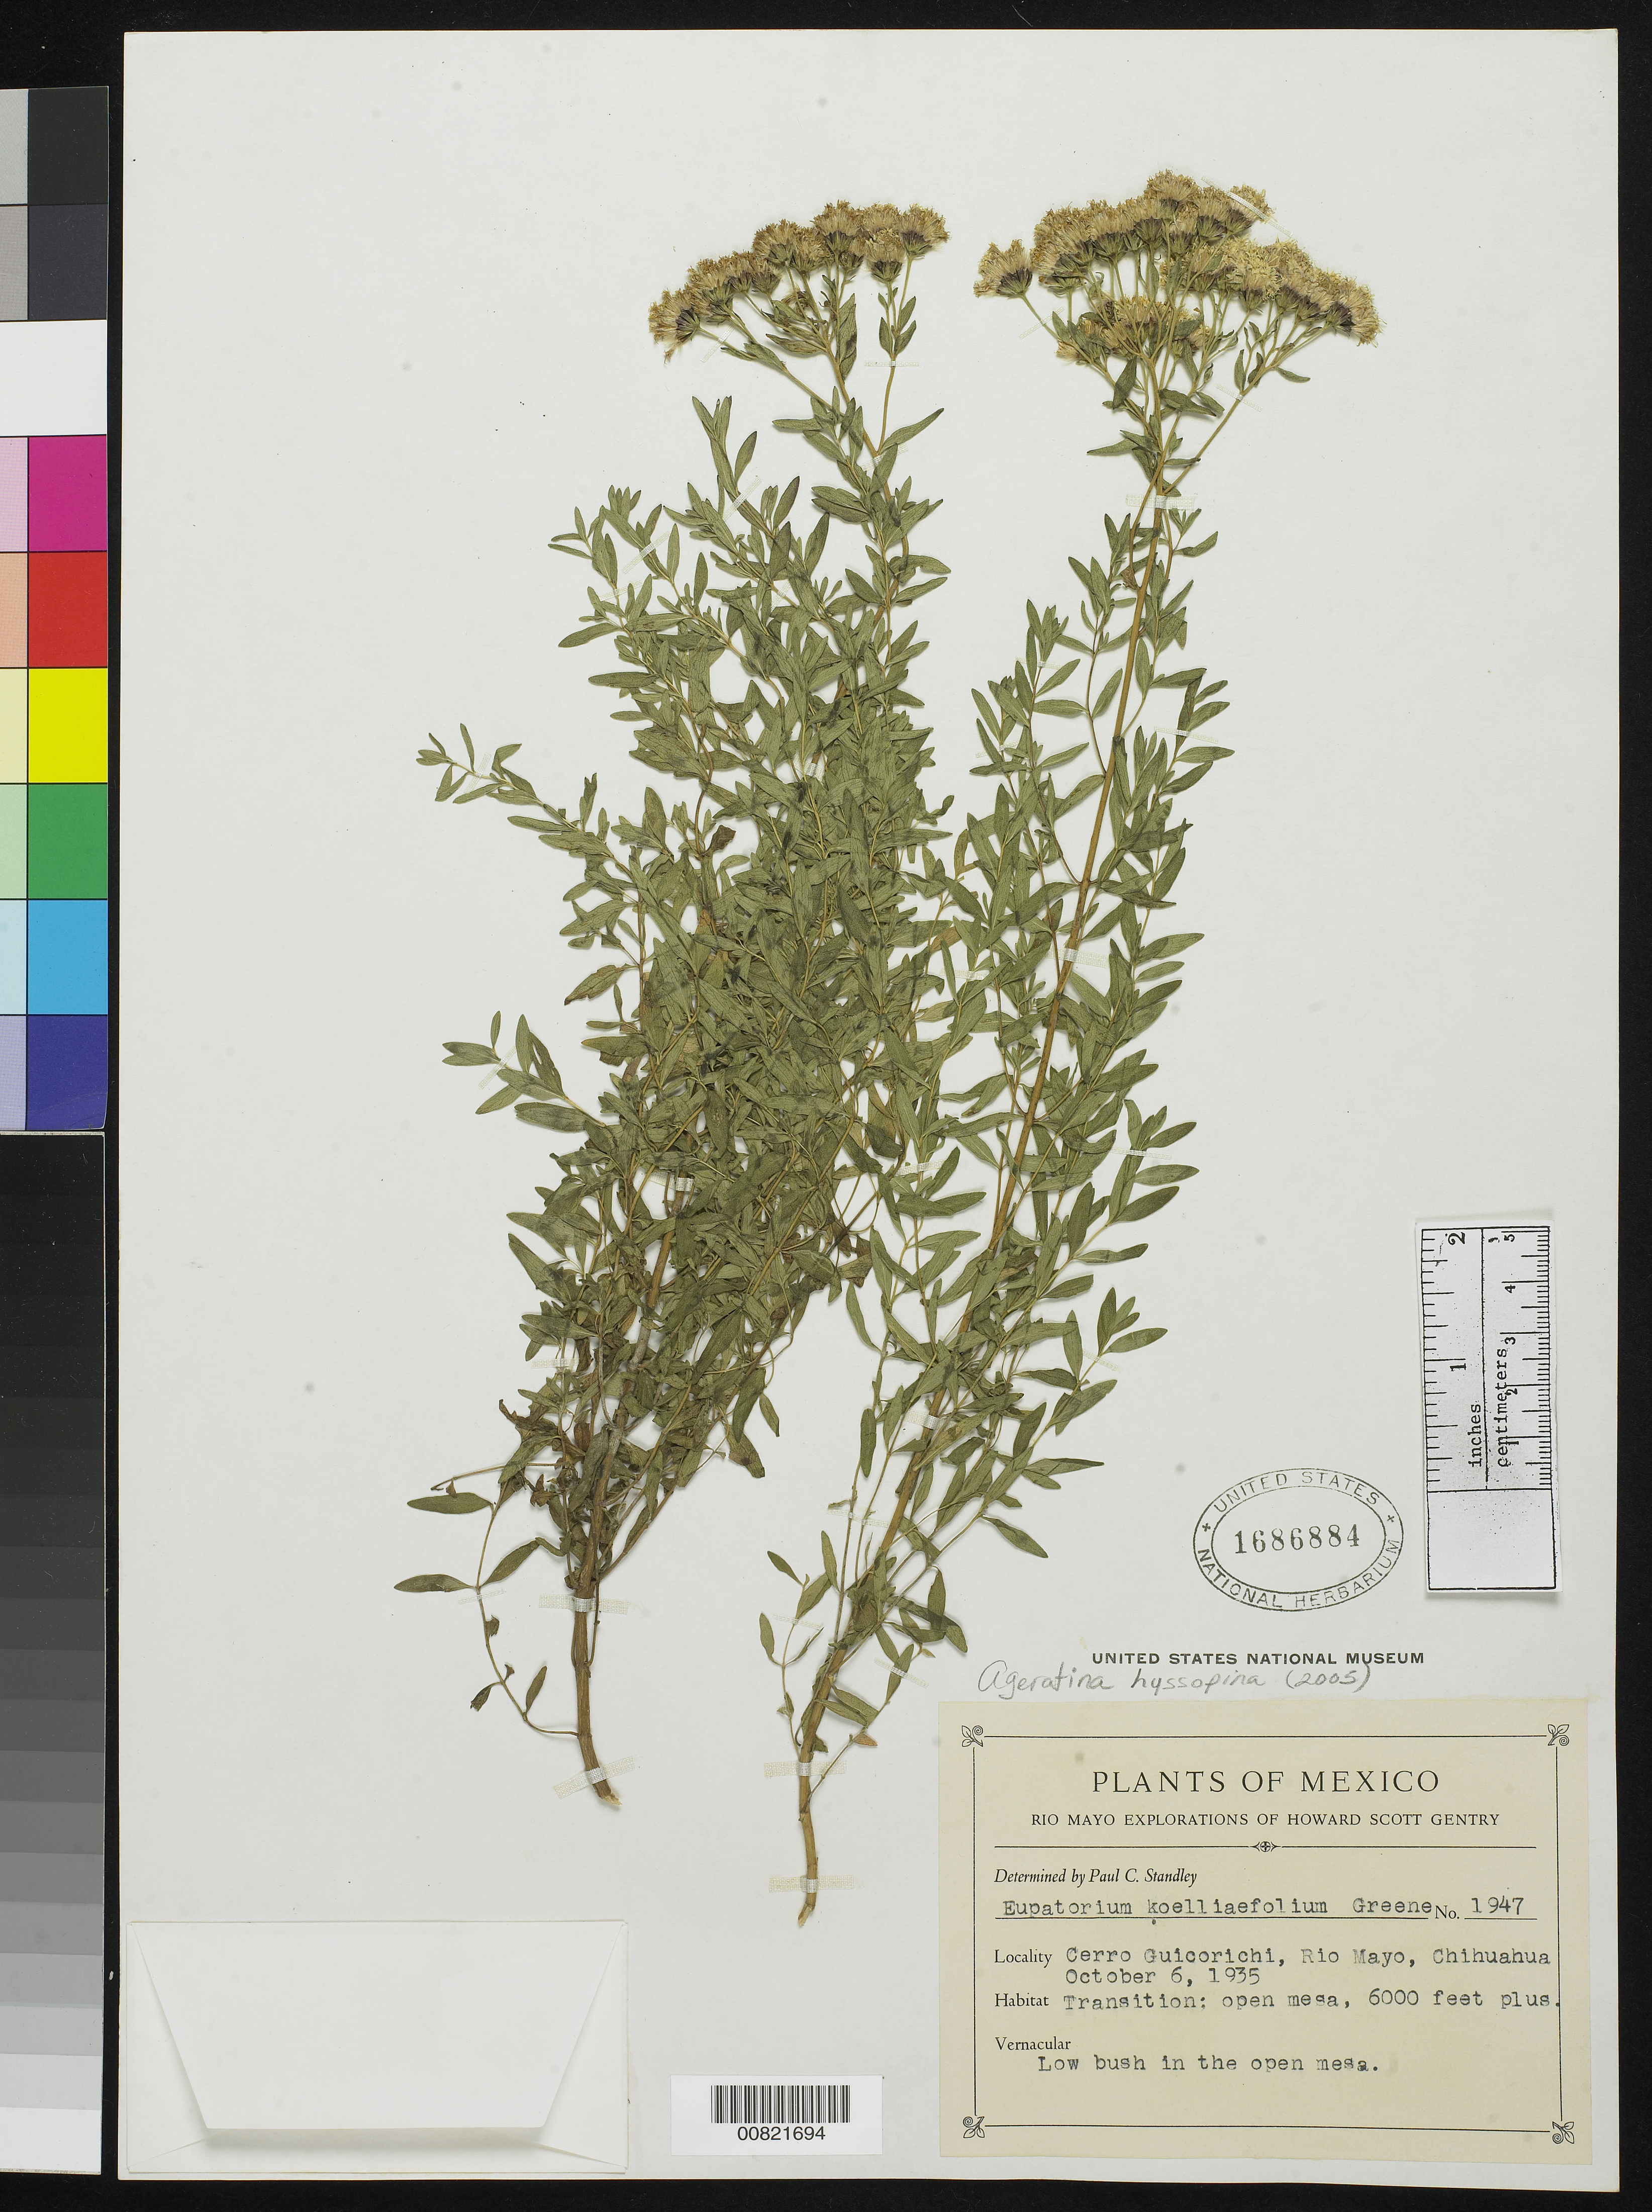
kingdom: Plantae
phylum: Tracheophyta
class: Magnoliopsida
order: Asterales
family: Asteraceae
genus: Ageratina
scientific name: Ageratina hyssopina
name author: (A. Gray) R.M. King & H. Rob.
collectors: H. S. Gentry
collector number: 1947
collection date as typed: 06 Oct 1935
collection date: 1935-10-06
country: Mexico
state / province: Chihuahua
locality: Cerro Guicorichi,Rio Mayo, Chihuahua.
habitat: Transition; open mesa.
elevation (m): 1829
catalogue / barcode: US 1686884